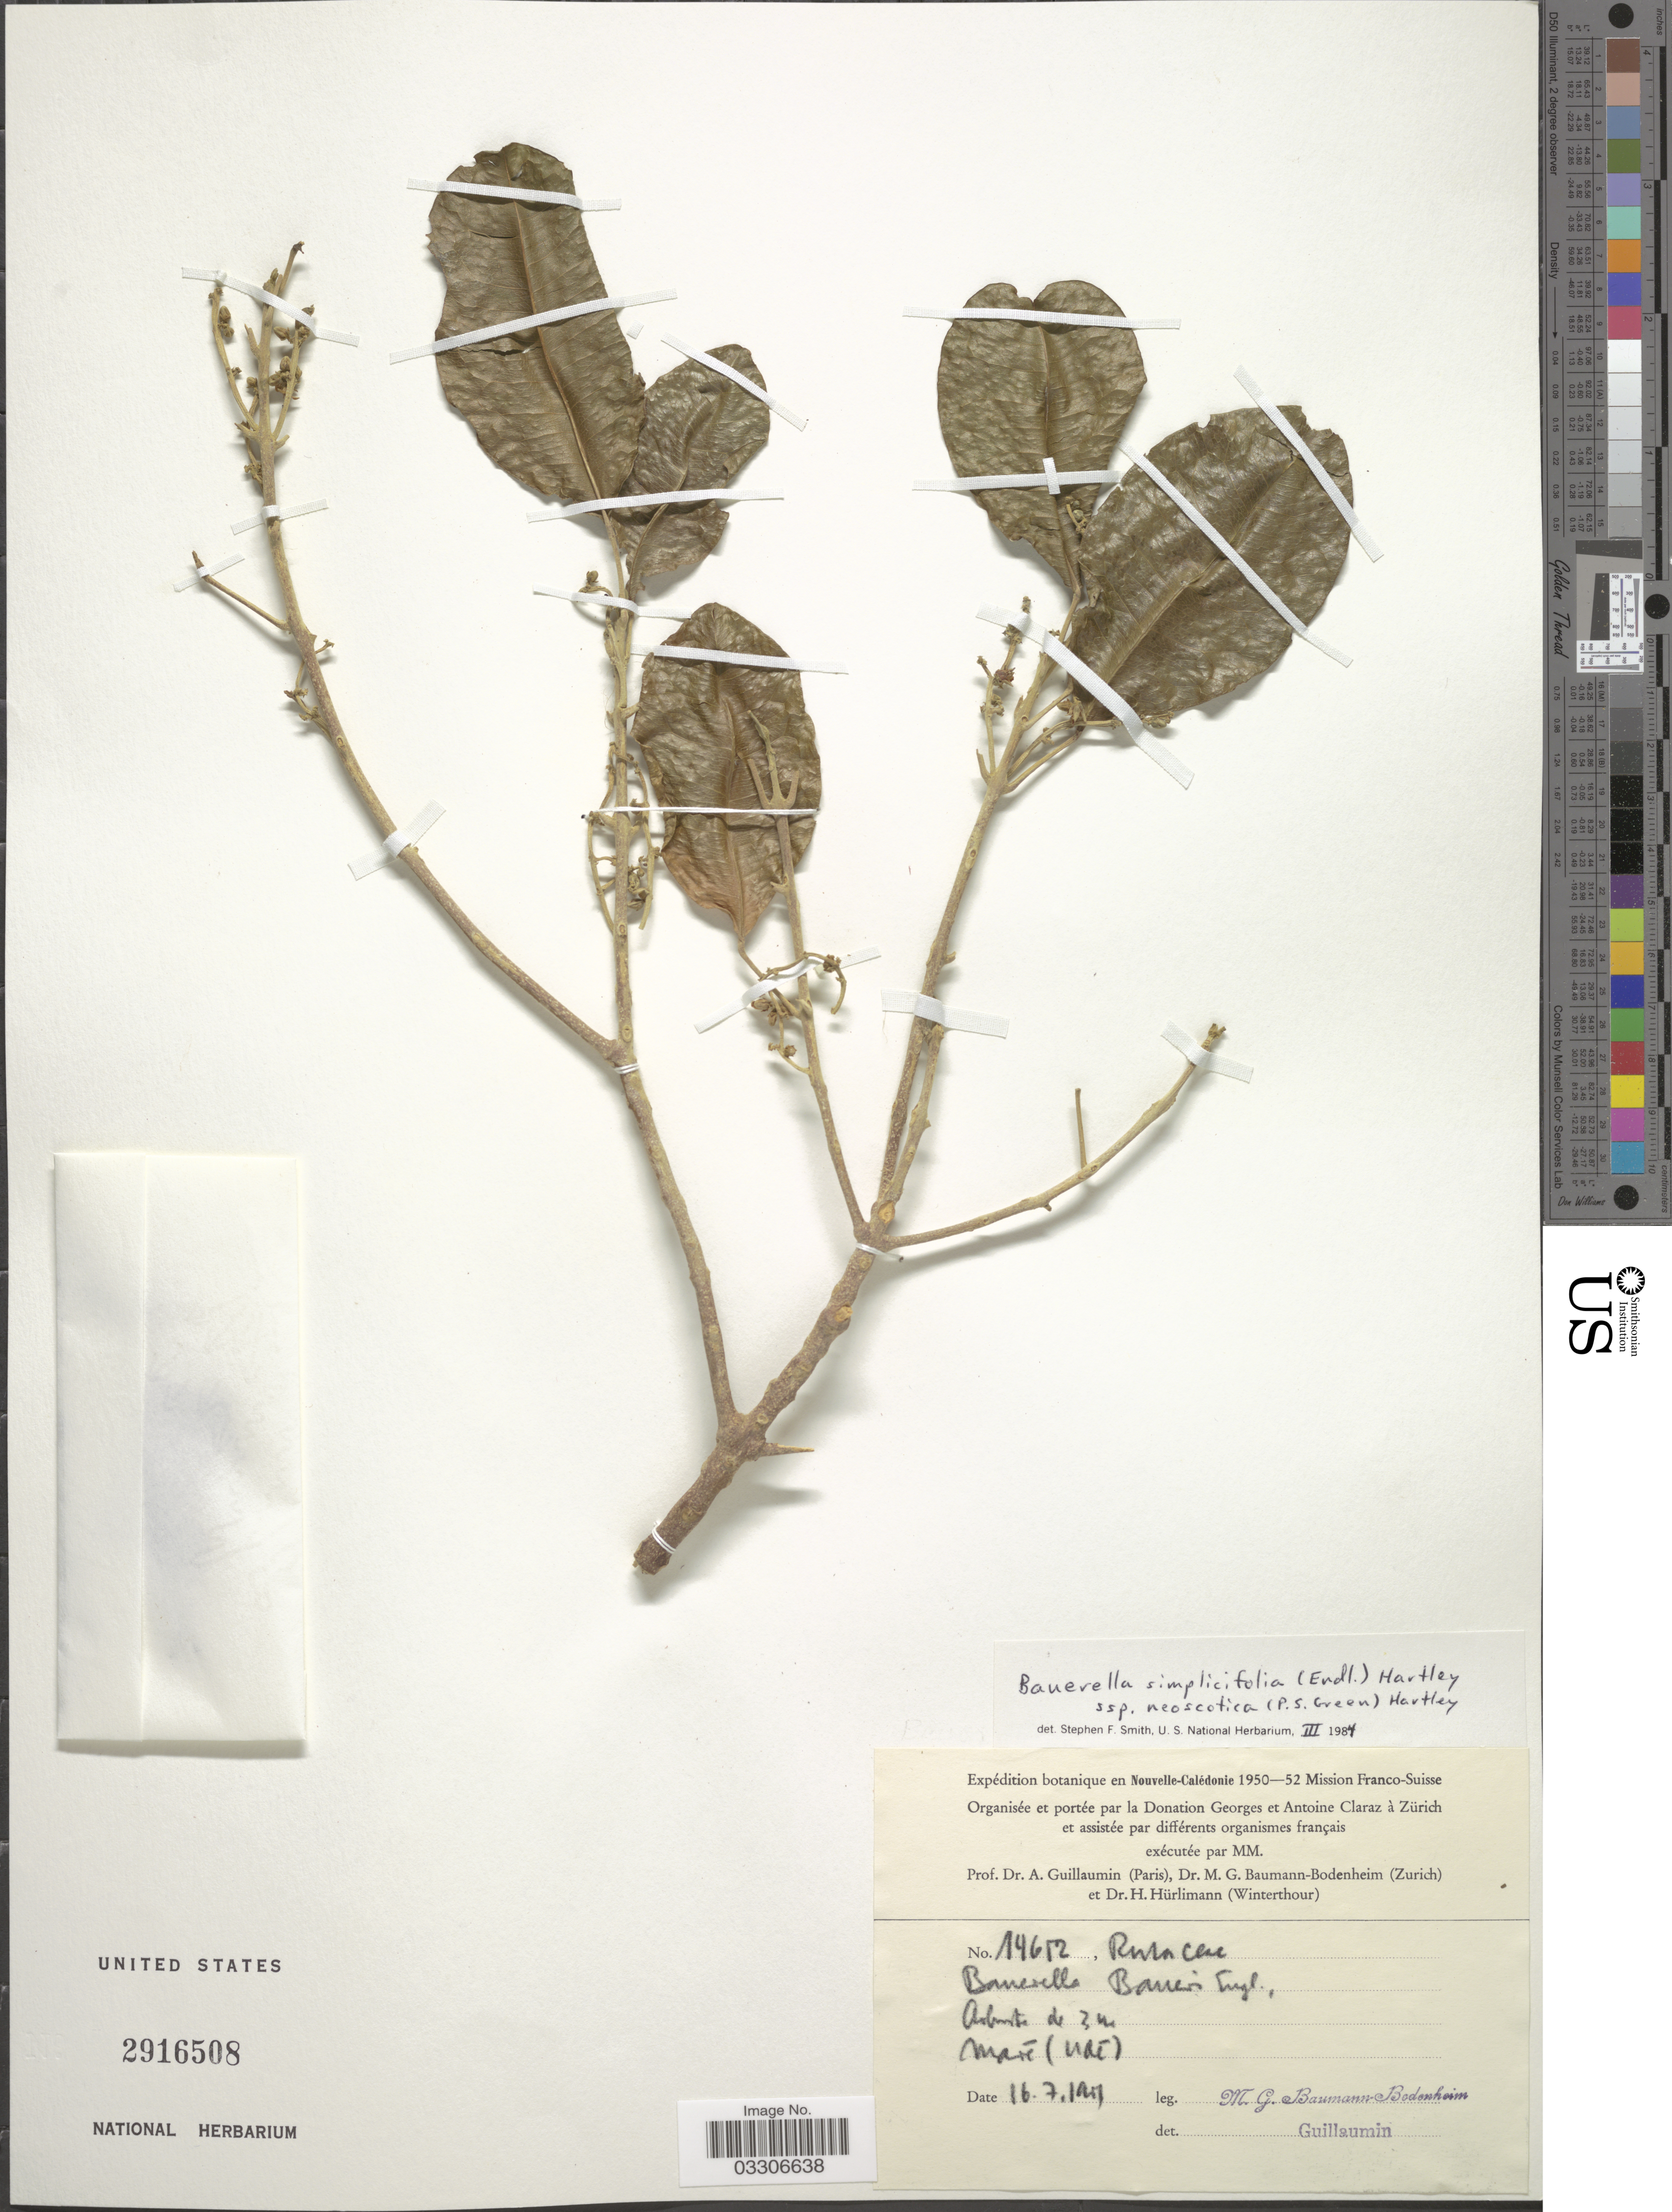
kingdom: Plantae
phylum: Tracheophyta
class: Magnoliopsida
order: Sapindales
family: Rutaceae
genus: Sarcomelicope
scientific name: Sarcomelicope simplicifolia subsp. neoscotica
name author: (McGill. & P.S. Green) T.G. Hartley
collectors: M. G. Baumann-Bodenheim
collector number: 14652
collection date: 1951-07-16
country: New Caledonia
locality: Nouvelle-Calédonie. Maré (Udi [interpreted]).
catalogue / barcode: US 2916508